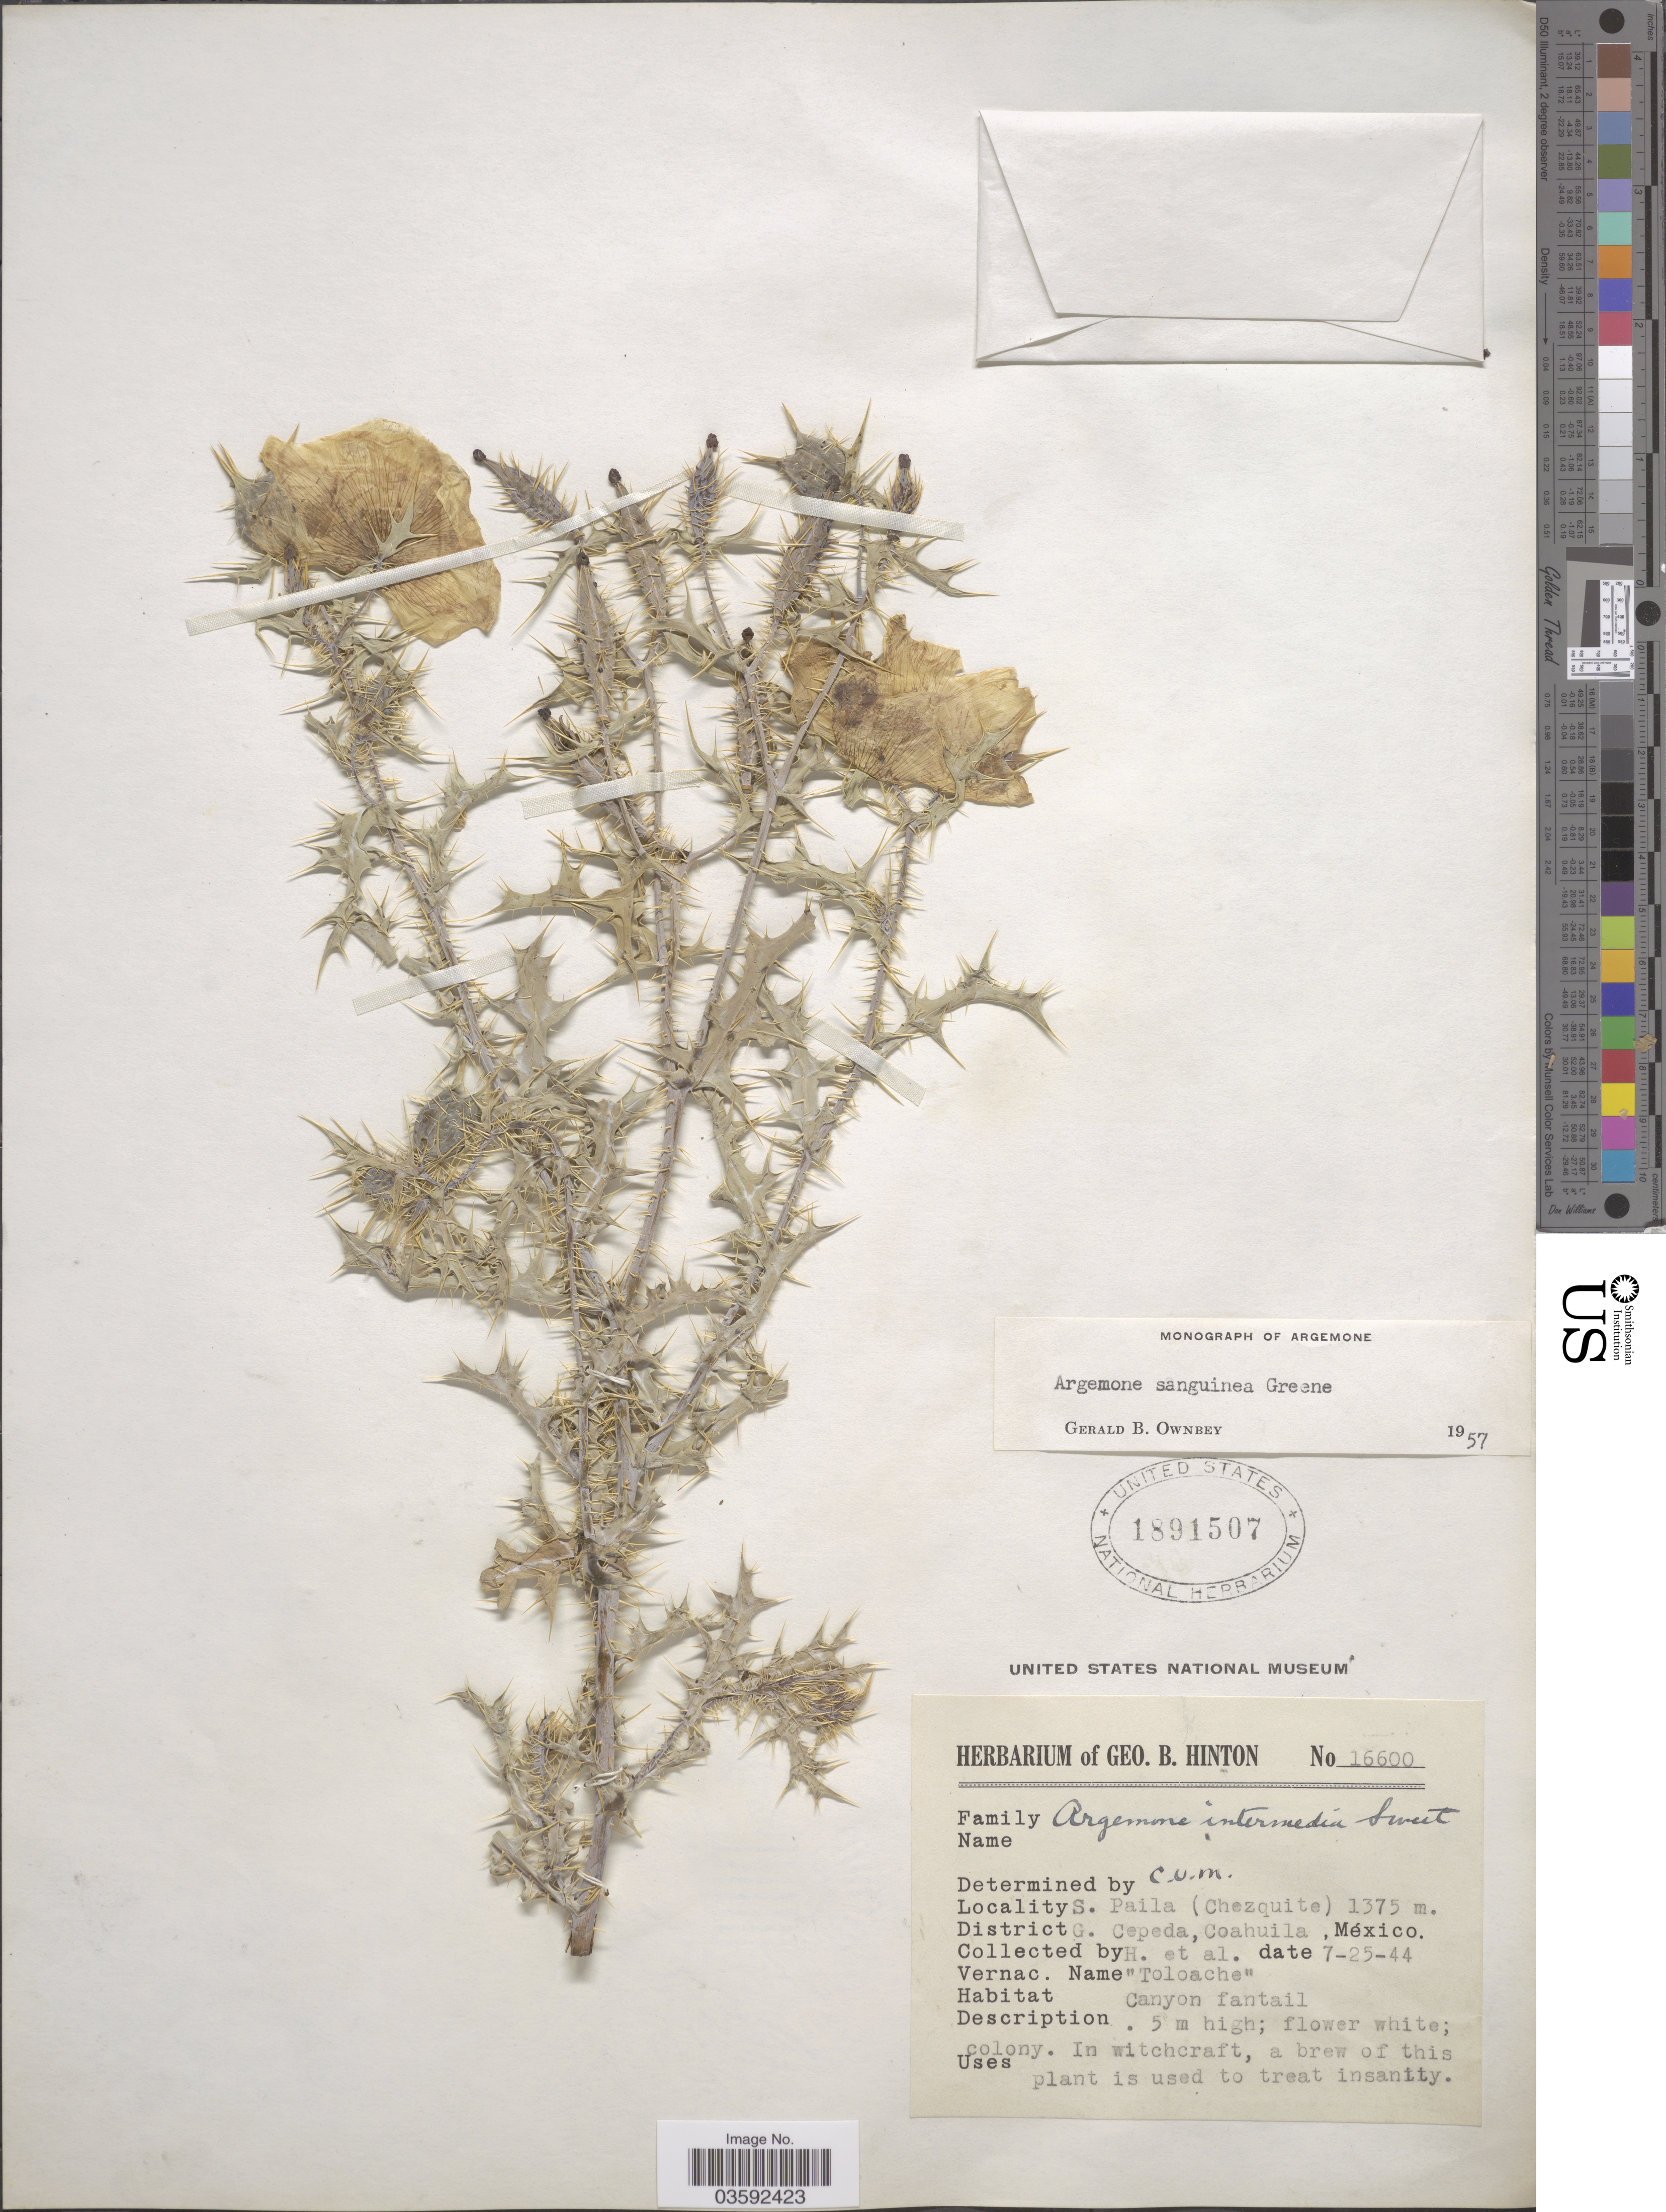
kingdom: Plantae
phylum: Tracheophyta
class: Magnoliopsida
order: Ranunculales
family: Papaveraceae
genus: Argemone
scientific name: Argemone sanguinea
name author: Greene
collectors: G. B. Hinton & et al.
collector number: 16600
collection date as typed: Transcribed d/m/y: 25/7/44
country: Mexico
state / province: Coahuila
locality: S. Paila (Chezquite). District G. Cepeda.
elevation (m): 1375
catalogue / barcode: US 1891507